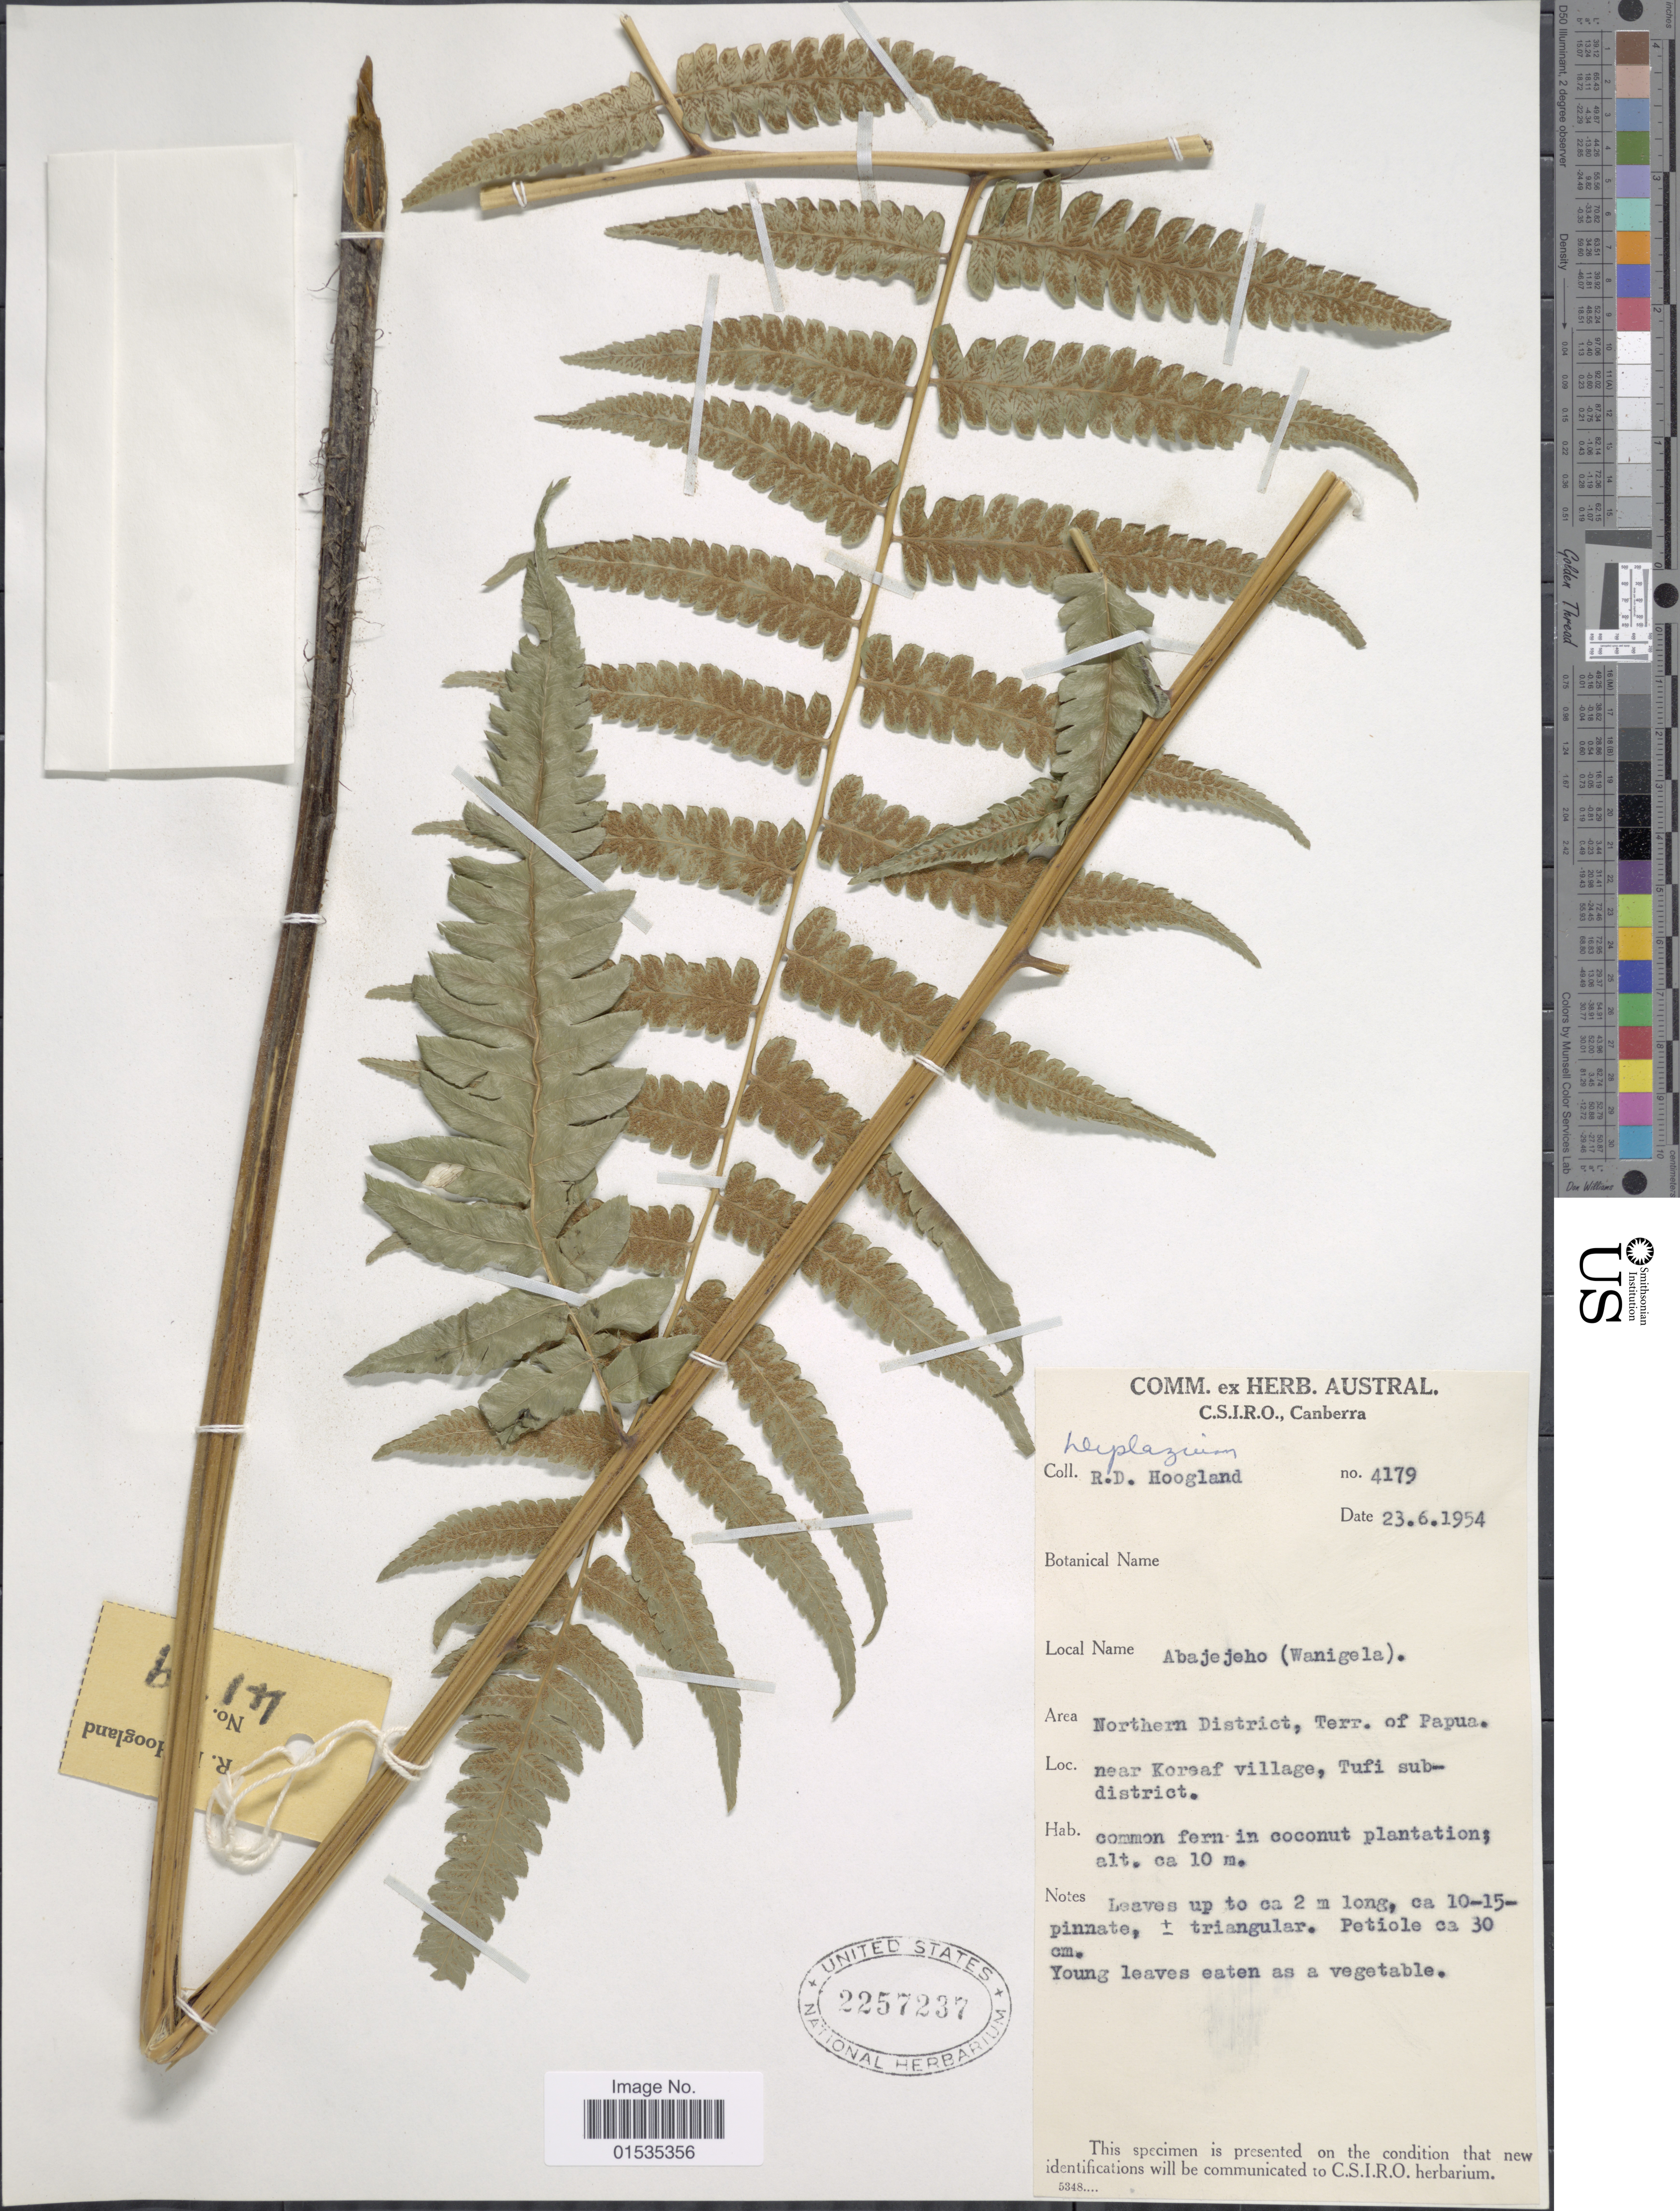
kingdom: Plantae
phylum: Tracheophyta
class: Polypodiopsida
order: Polypodiales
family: Athyriaceae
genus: Diplazium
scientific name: Diplazium sp.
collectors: R. D. Hoogland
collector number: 4179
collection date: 1954-06-23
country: Papua New Guinea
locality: Northern District, Terr. of Papua, near Koreaf village, tufi sub district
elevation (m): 10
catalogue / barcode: US 2257237